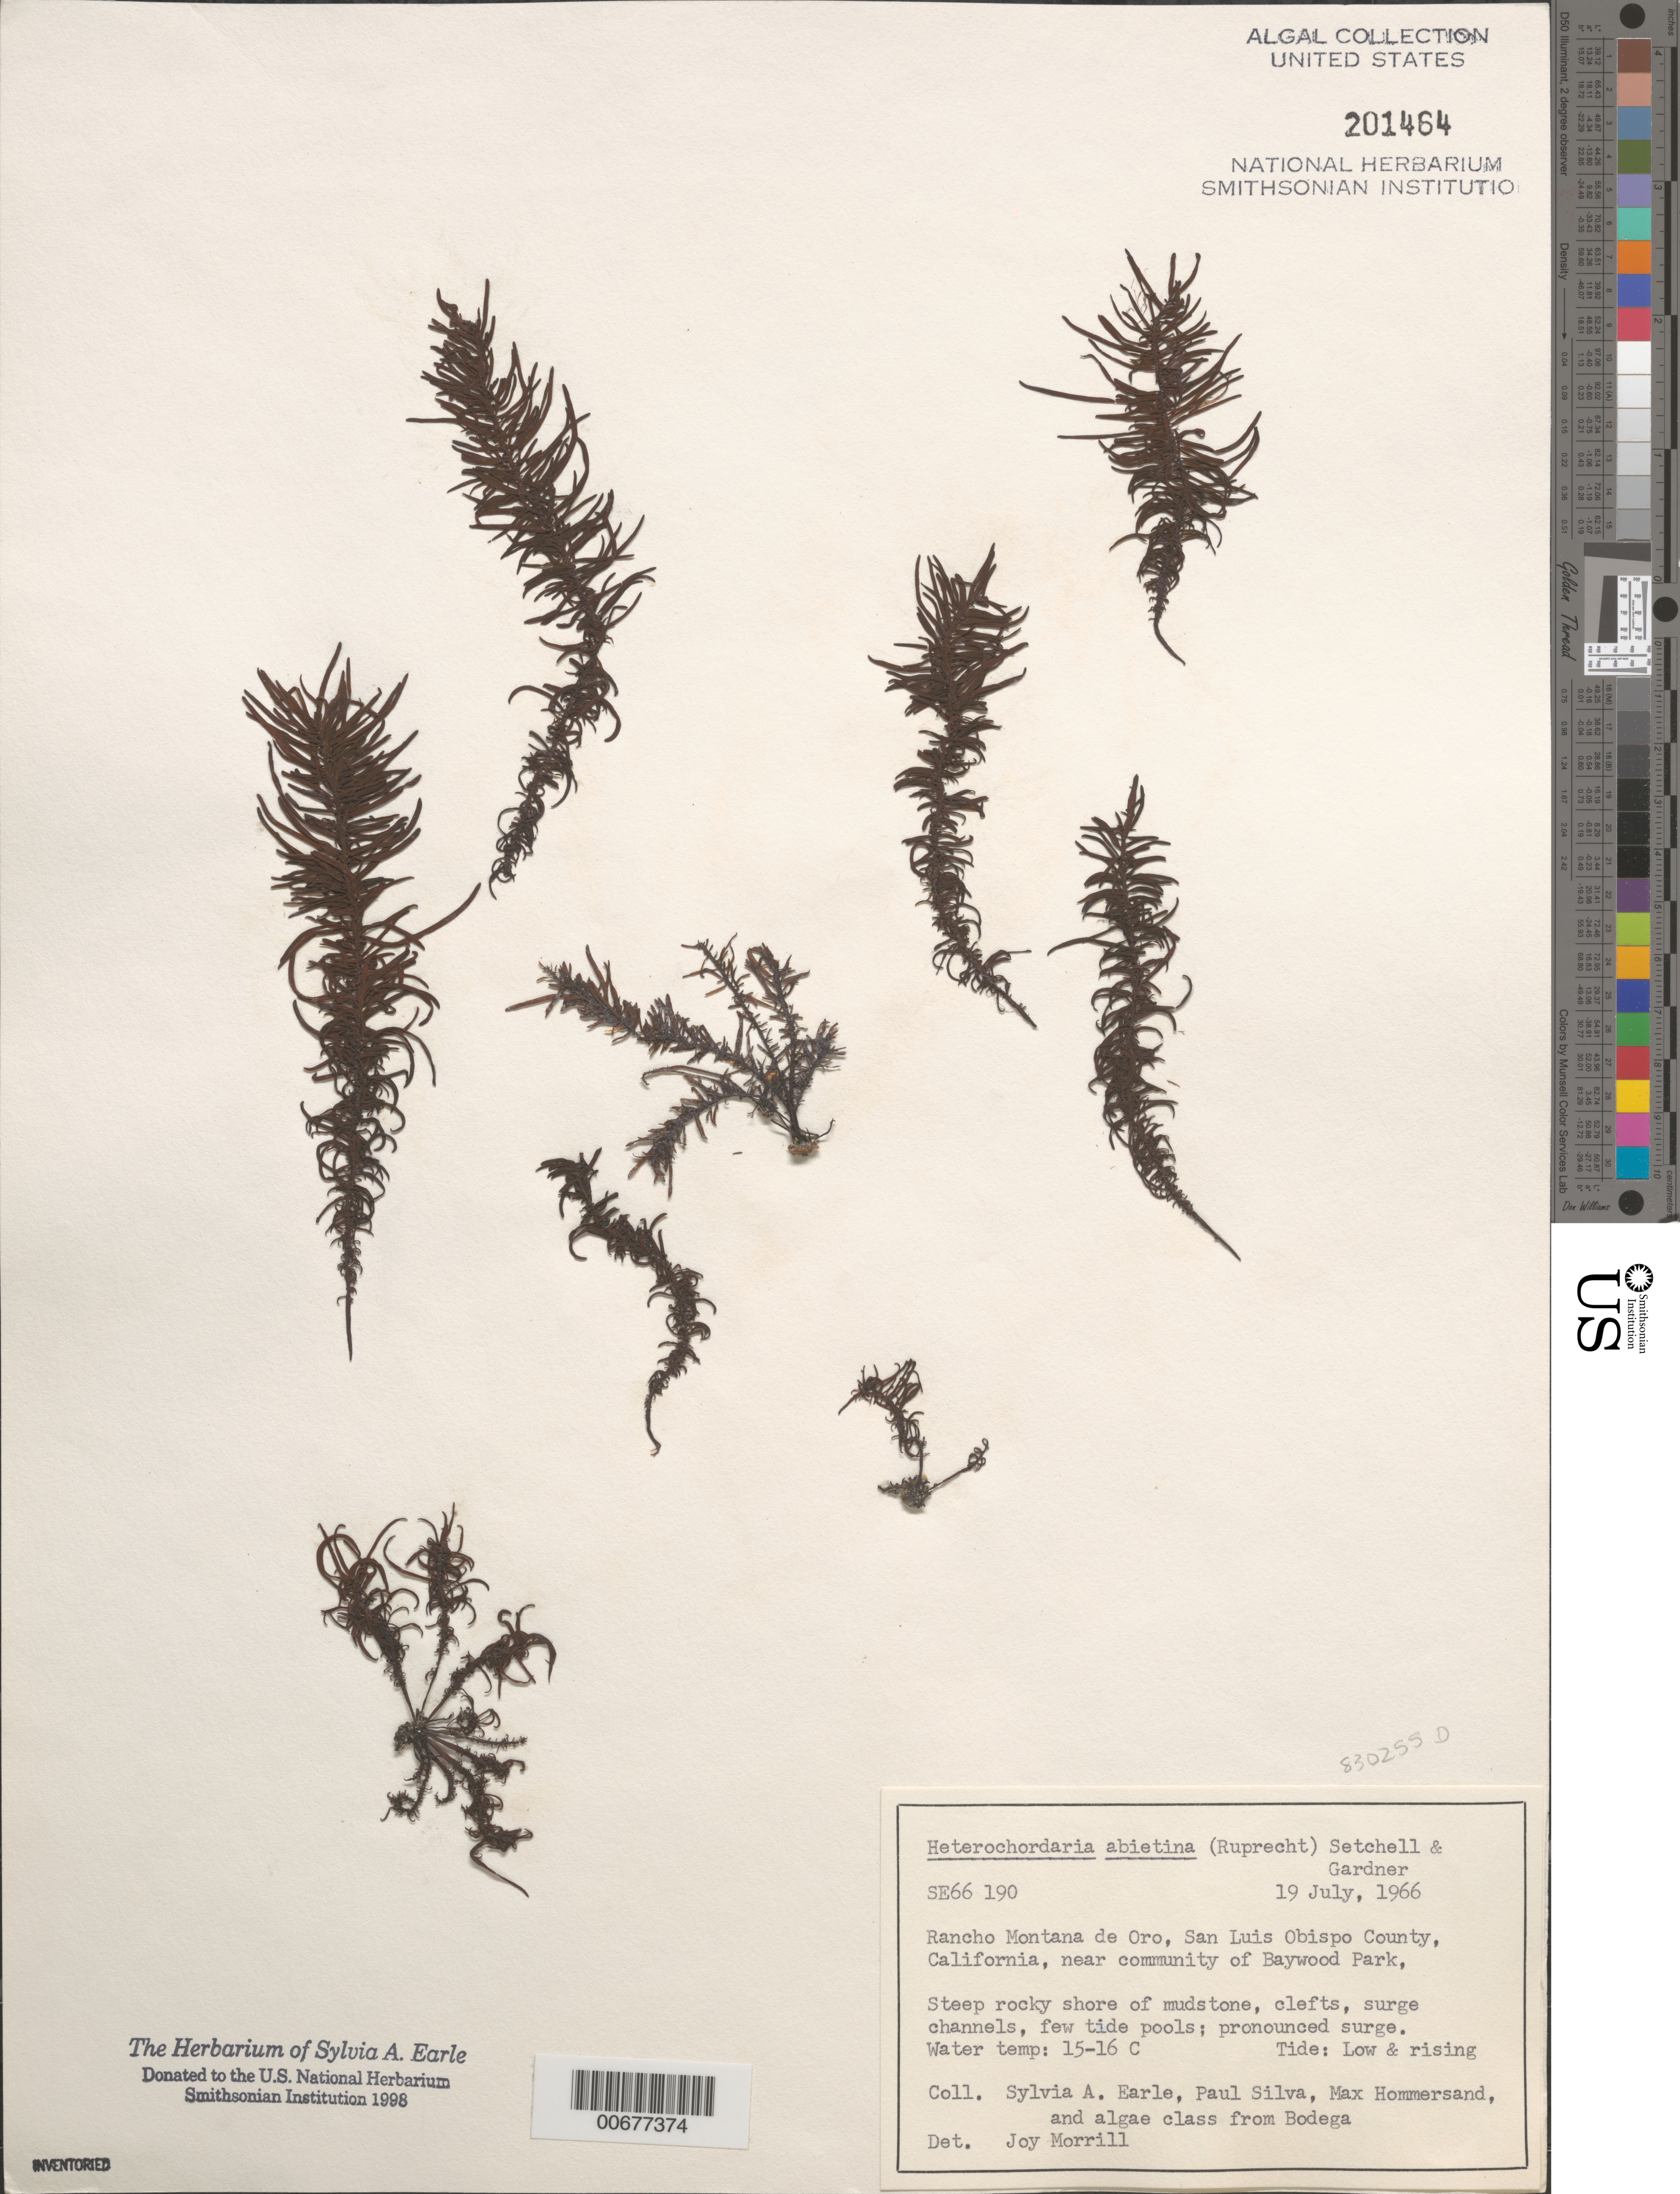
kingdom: Chromista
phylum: Ochrophyta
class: Phaeophyceae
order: Ectocarpales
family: Chordariaceae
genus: Analipus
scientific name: Analipus japonicus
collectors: S. A. Earle, P. C. Silva, M. H. Hommersand & Bodega Algae Class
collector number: SE 66190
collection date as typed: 19 Jul 1966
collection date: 1966-07-19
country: United States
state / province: California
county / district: San Luis Obispo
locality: Rancho Montana de Oro, near Baywood Park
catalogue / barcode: US 201464